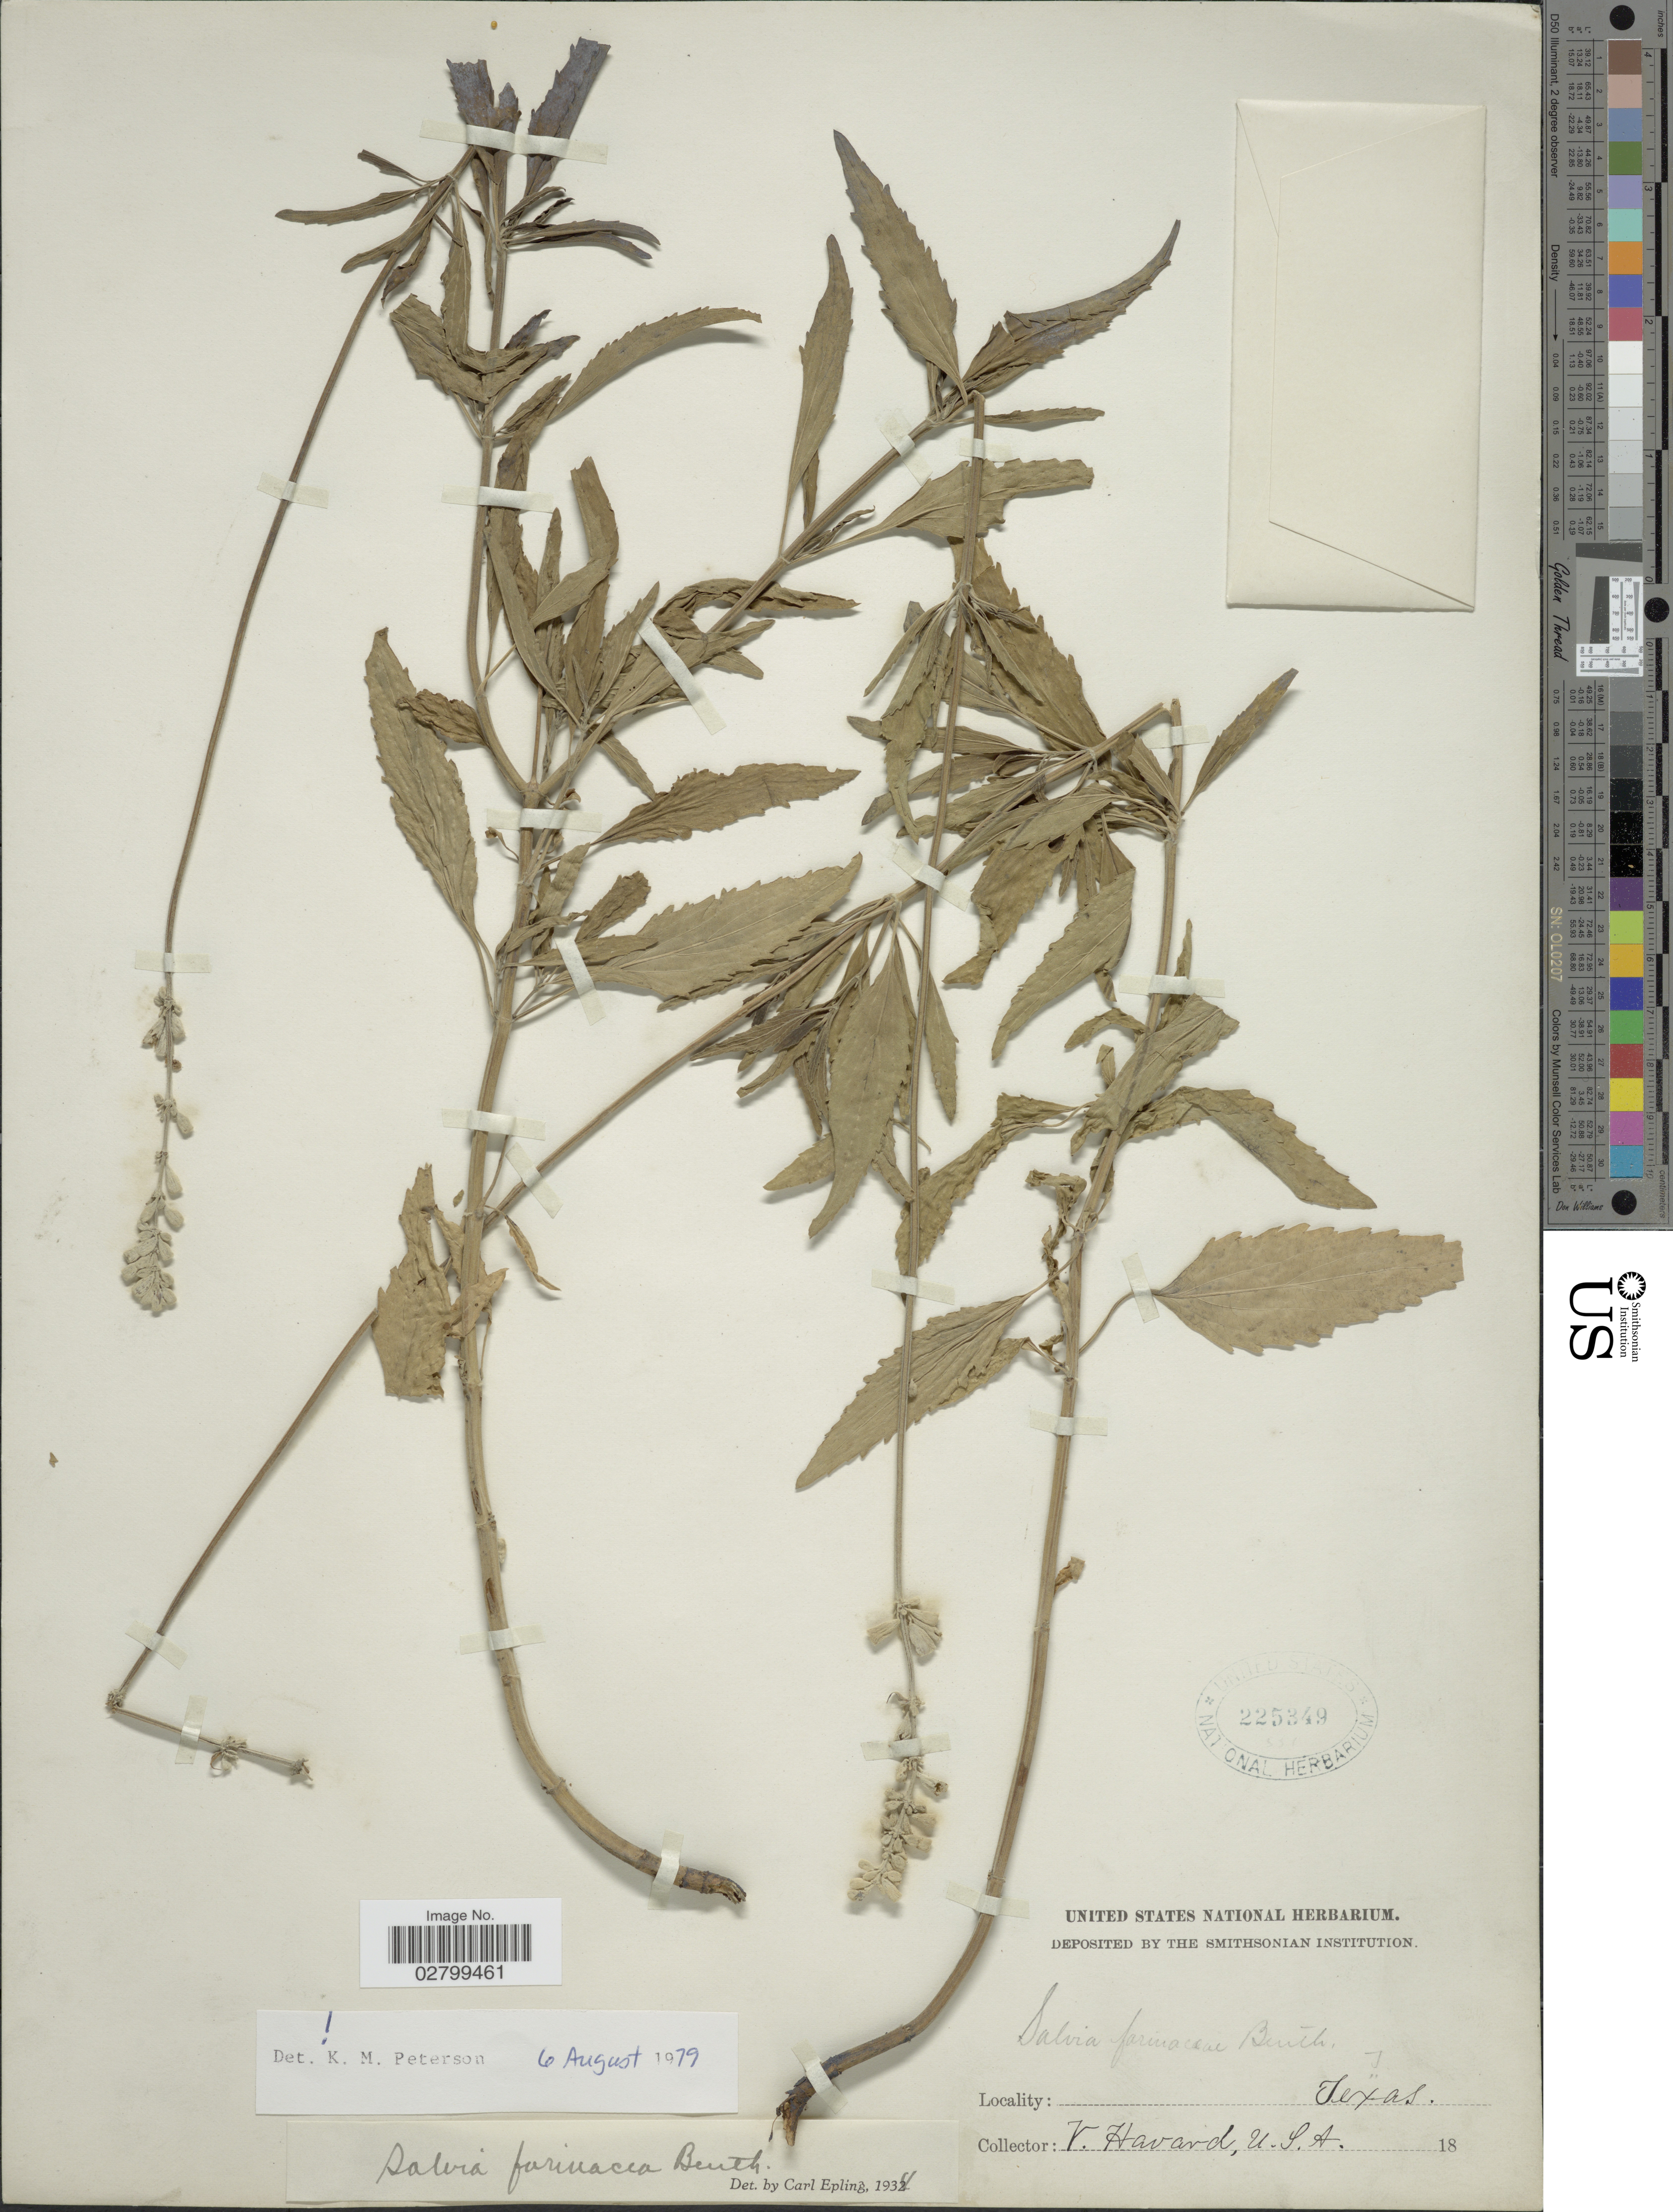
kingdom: Plantae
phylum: Tracheophyta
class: Magnoliopsida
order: Lamiales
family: Lamiaceae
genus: Salvia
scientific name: Salvia farinacea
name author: Benth.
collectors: V. Havard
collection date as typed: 18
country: United States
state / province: Texas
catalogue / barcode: US 225349